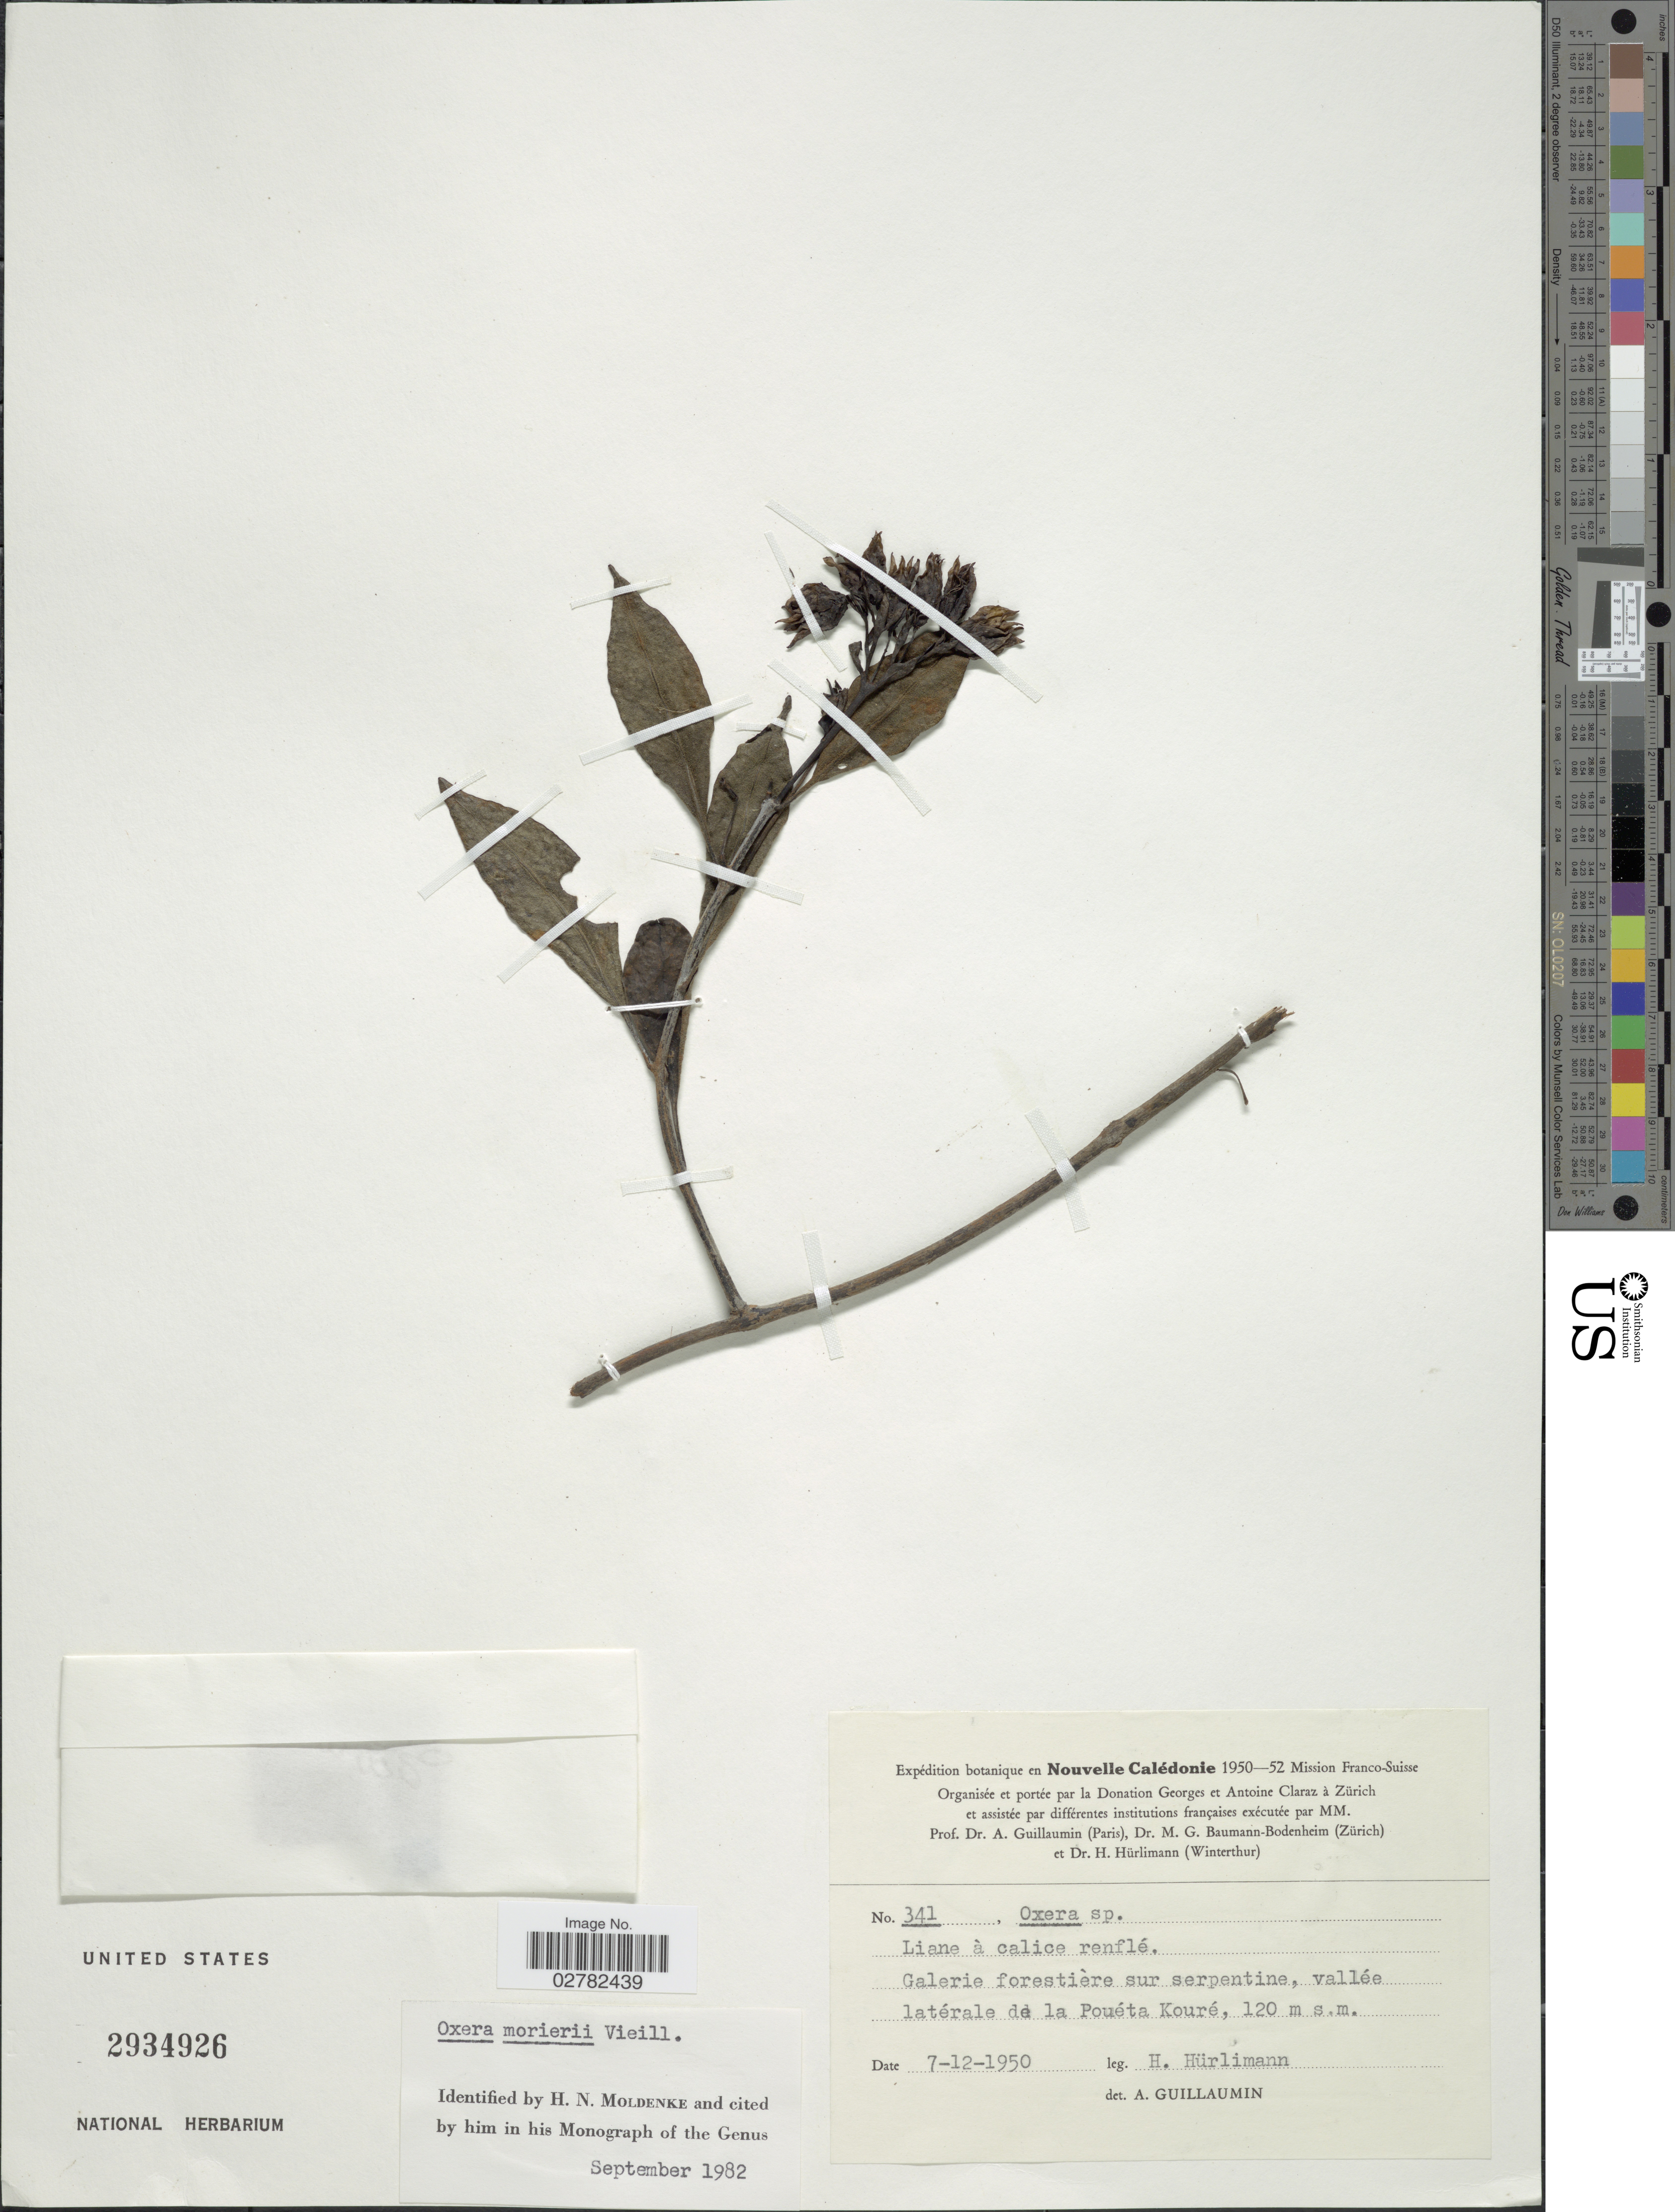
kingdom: Plantae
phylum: Tracheophyta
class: Magnoliopsida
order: Lamiales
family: Lamiaceae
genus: Oxera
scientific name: Oxera morieri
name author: Vieill.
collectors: H. Hürlimann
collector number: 341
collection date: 1950-12-07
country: New Caledonia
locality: Nouvelle Calédonie, Galerie forestière sur serpentine, vallée latérale de la Pouéta Kouré.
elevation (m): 120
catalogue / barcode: US 2934926